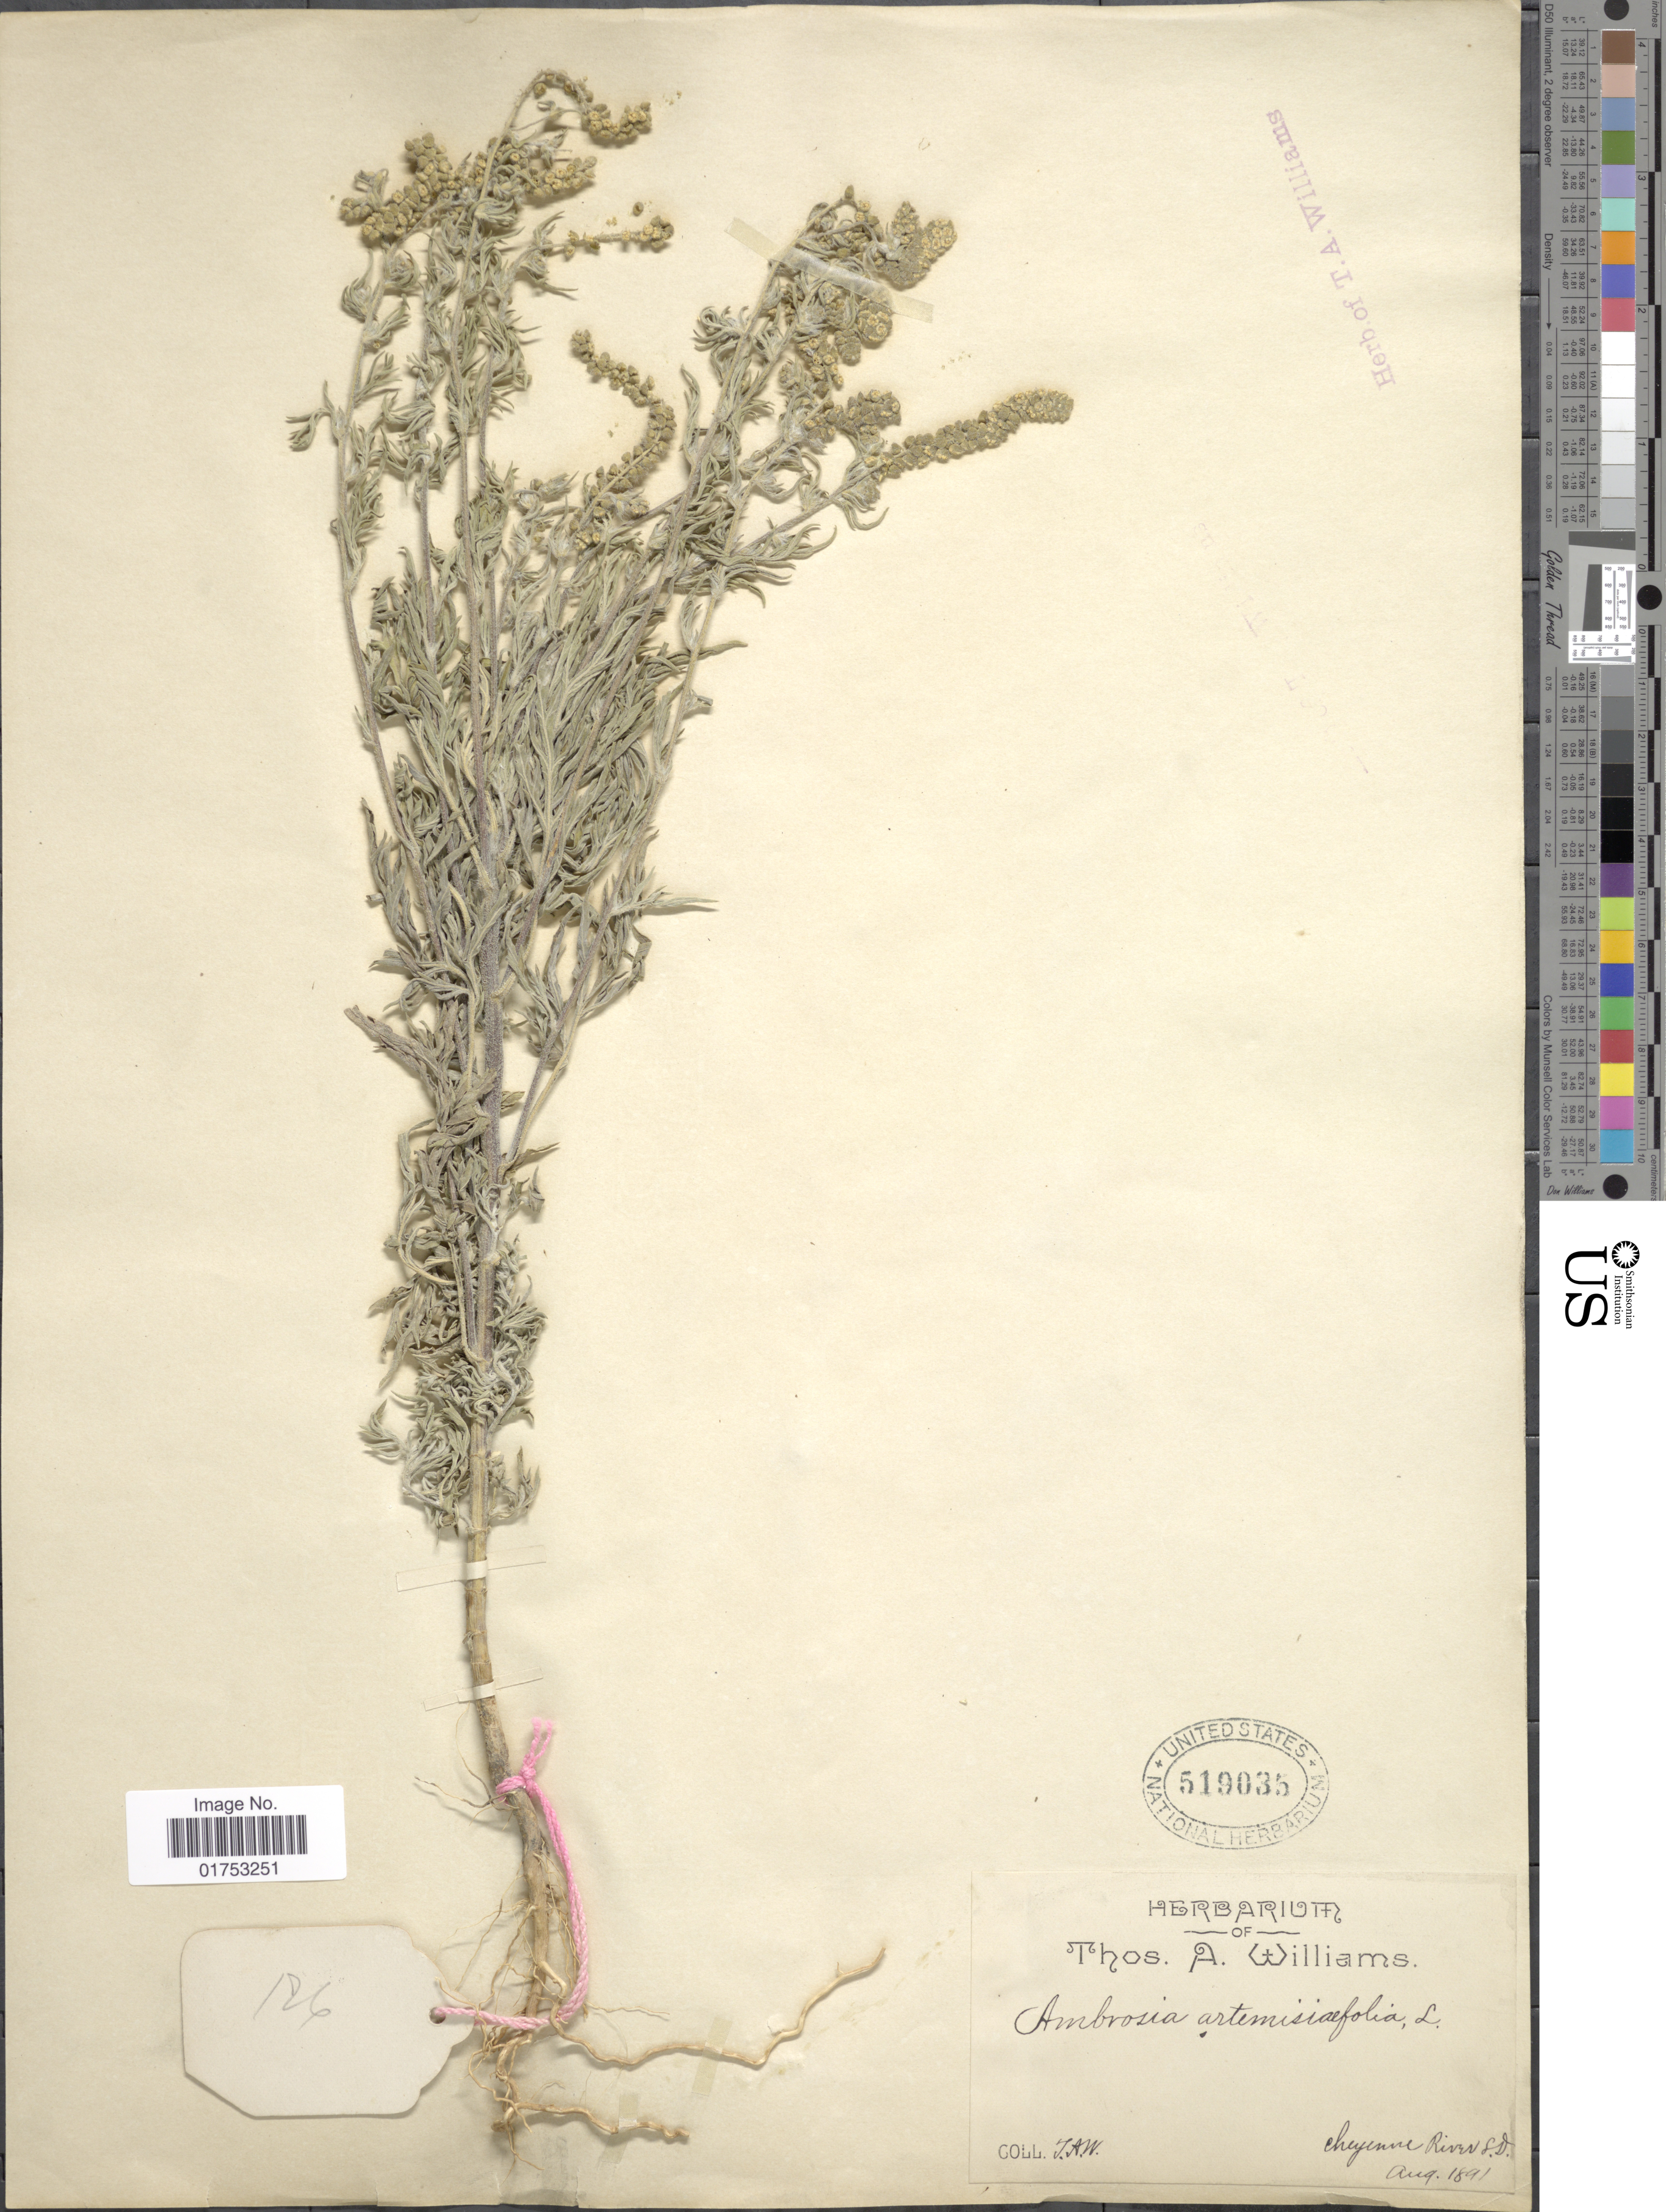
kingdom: Plantae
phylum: Tracheophyta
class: Magnoliopsida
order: Asterales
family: Asteraceae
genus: Ambrosia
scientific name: Ambrosia artemisiifolia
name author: L.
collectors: T. A. Williams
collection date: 1891-08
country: United States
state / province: South Dakota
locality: Cheyenne River, S. D.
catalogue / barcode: US 519035